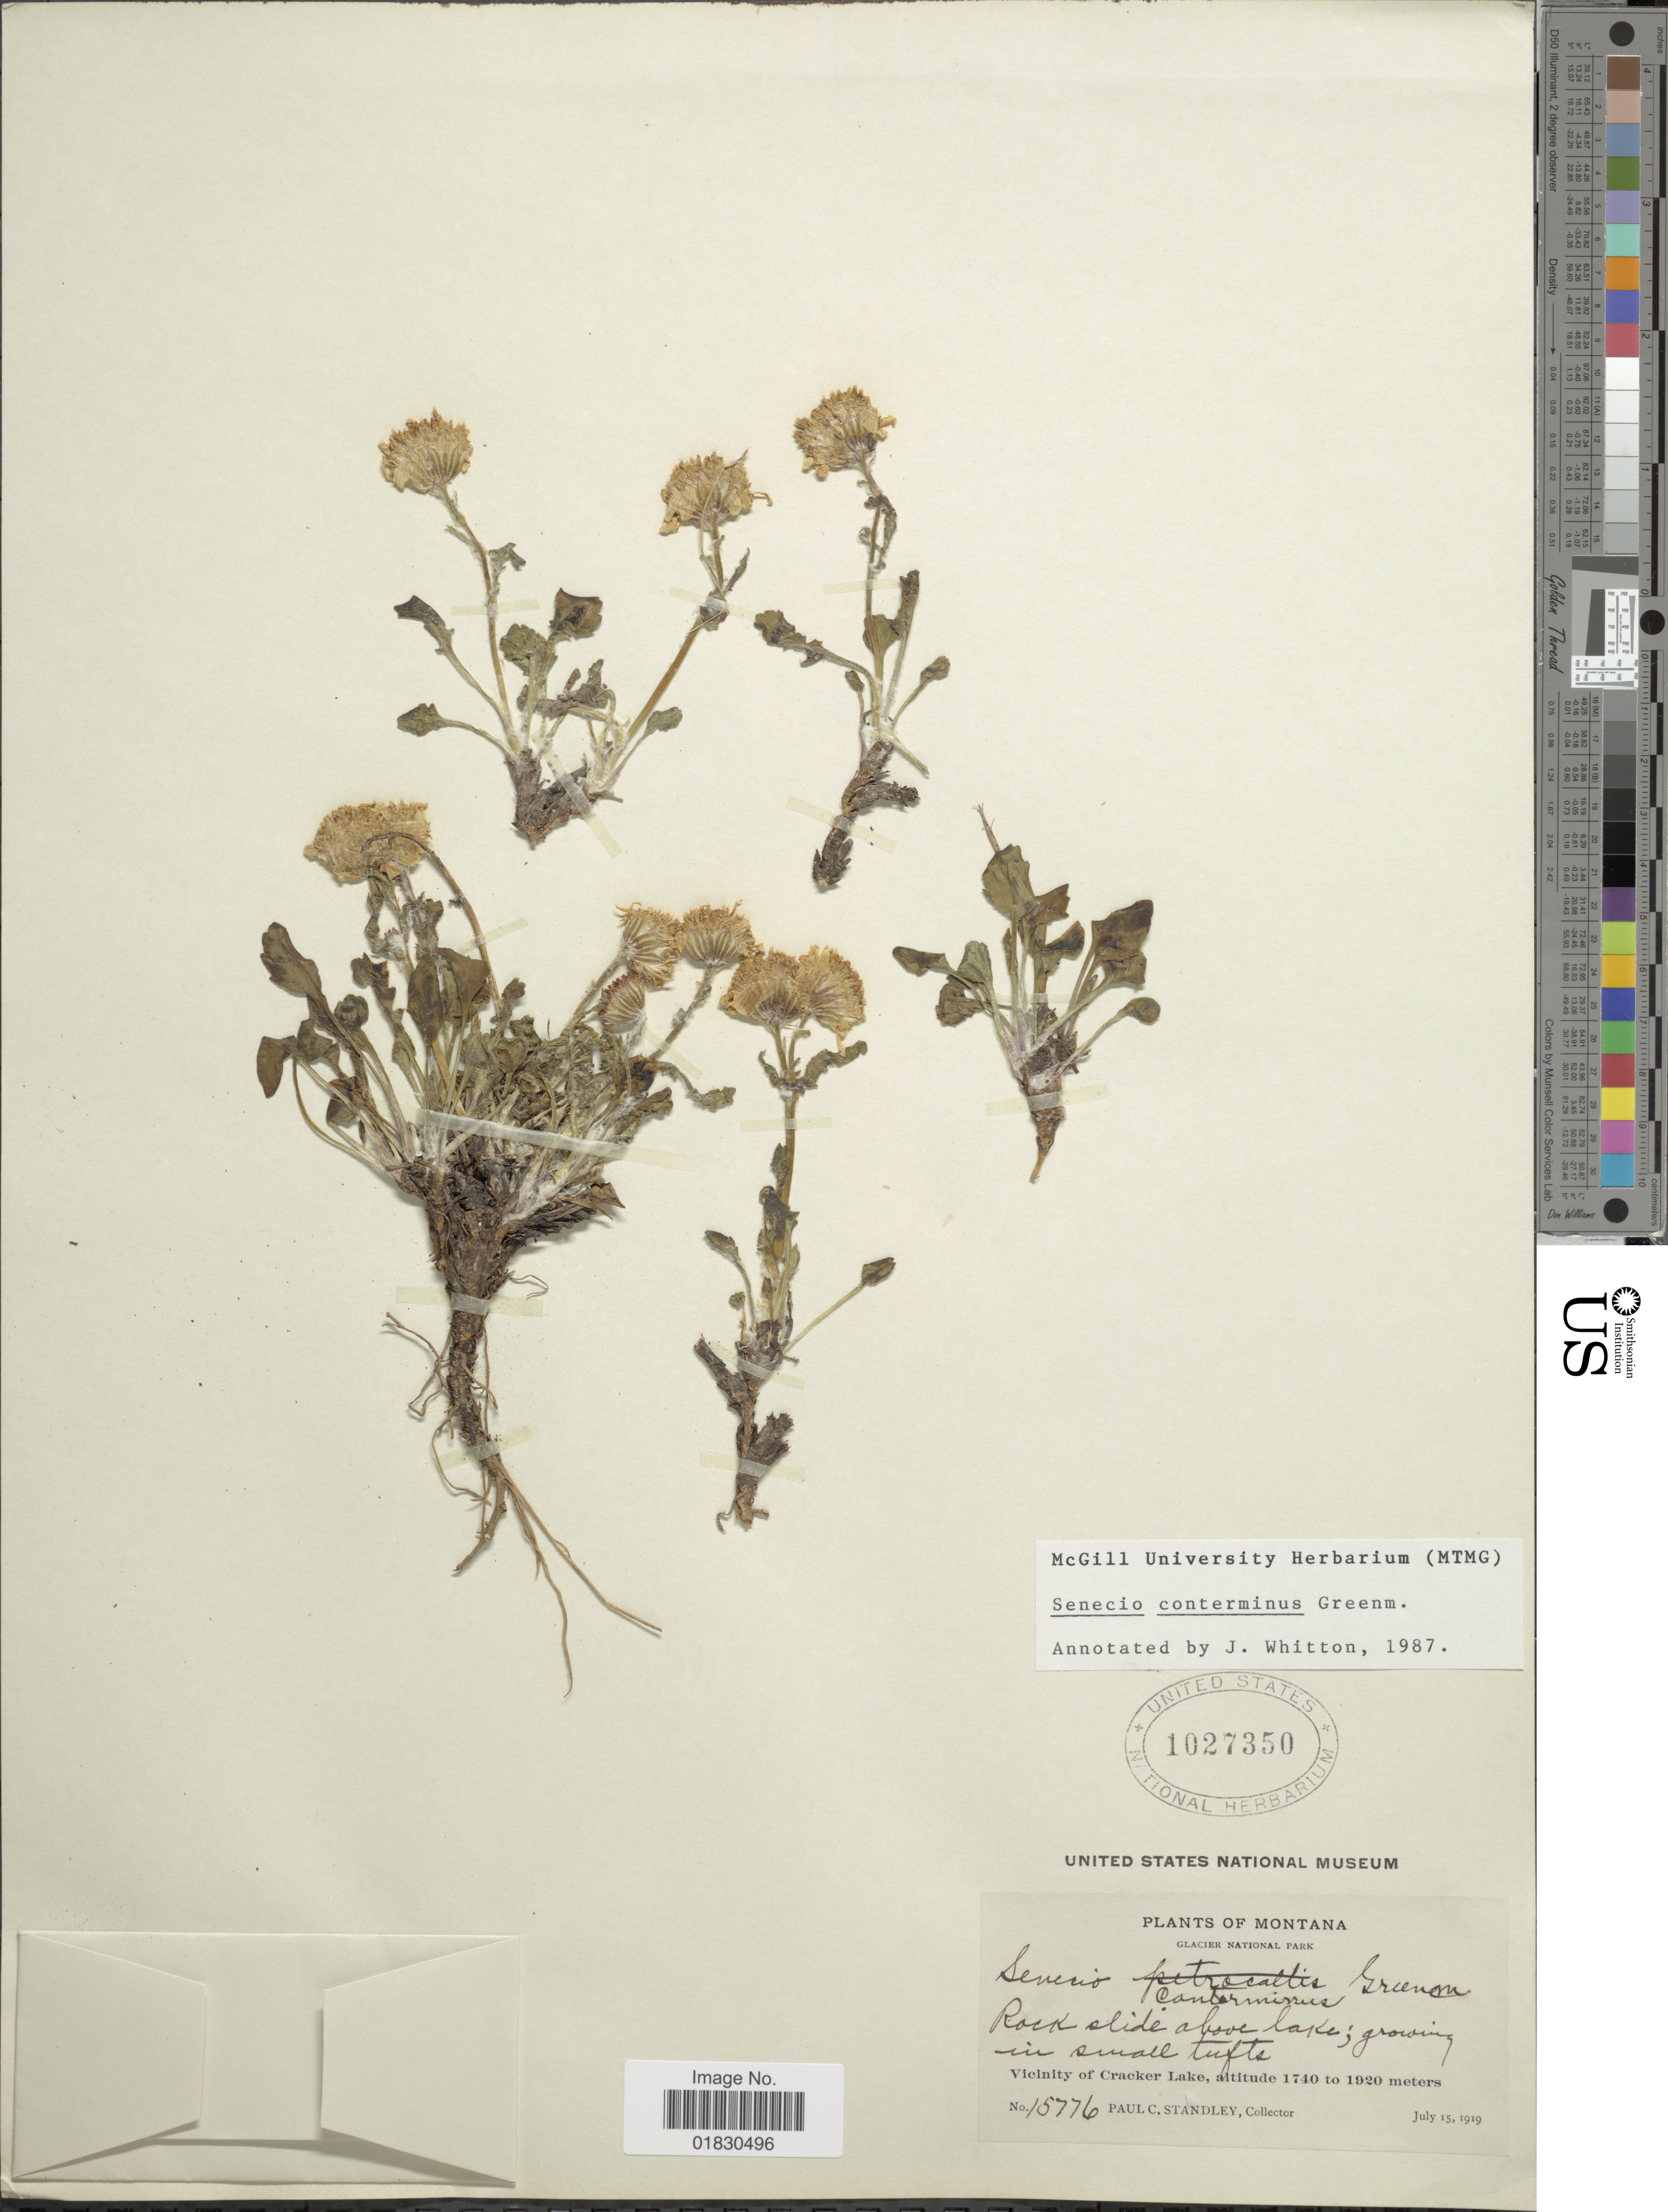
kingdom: Plantae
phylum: Tracheophyta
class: Magnoliopsida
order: Asterales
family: Asteraceae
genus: Packera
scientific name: Packera contermina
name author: (Greenm.) J.F. Bain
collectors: P. C. Standley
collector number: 15776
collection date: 1919-07-15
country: United States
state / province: Montana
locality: Glacier National Peak, Vicinity of Cracker Lake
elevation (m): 1740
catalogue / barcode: US 1027350